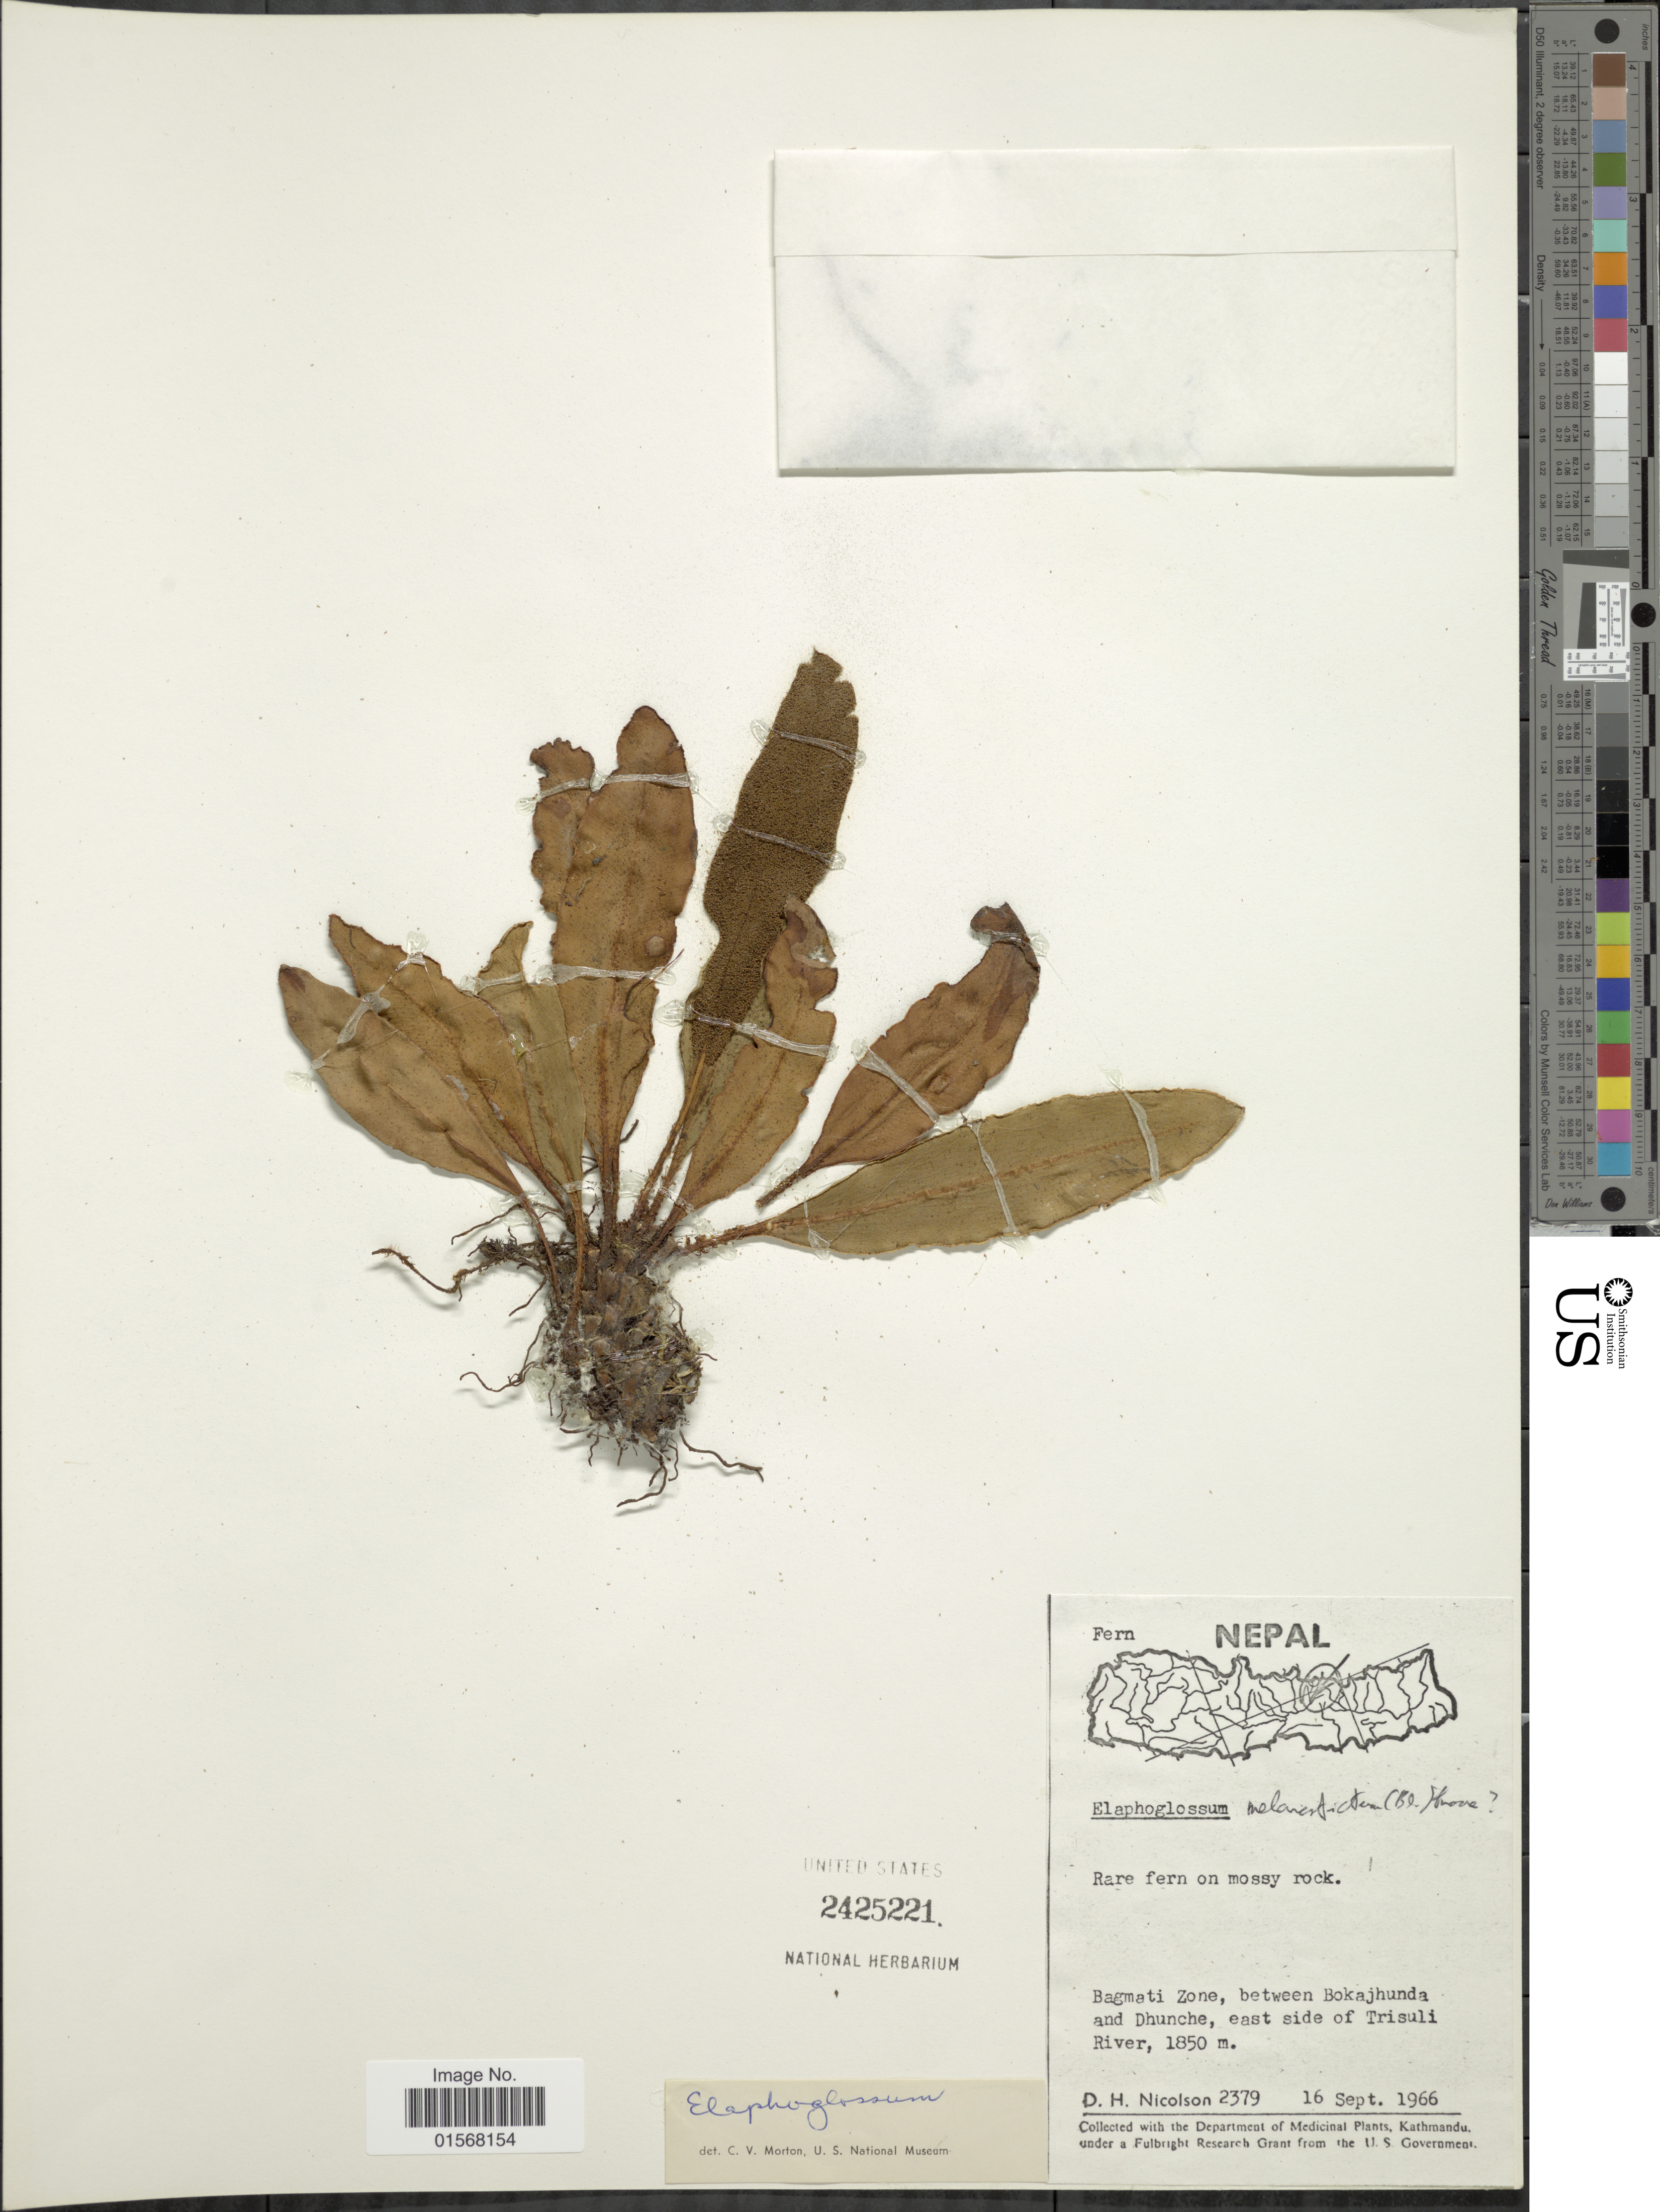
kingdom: Plantae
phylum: Tracheophyta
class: Polypodiopsida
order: Polypodiales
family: Dryopteridaceae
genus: Elaphoglossum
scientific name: Elaphoglossum melanostictum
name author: (Blume) T. Moore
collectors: D. H. Nicolson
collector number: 2379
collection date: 1966-09-16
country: Nepal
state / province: Bagmati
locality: Bagmati Zone, between Bokajhunda and Dhunche, east side of Trisuli River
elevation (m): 1850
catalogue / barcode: US 2425221